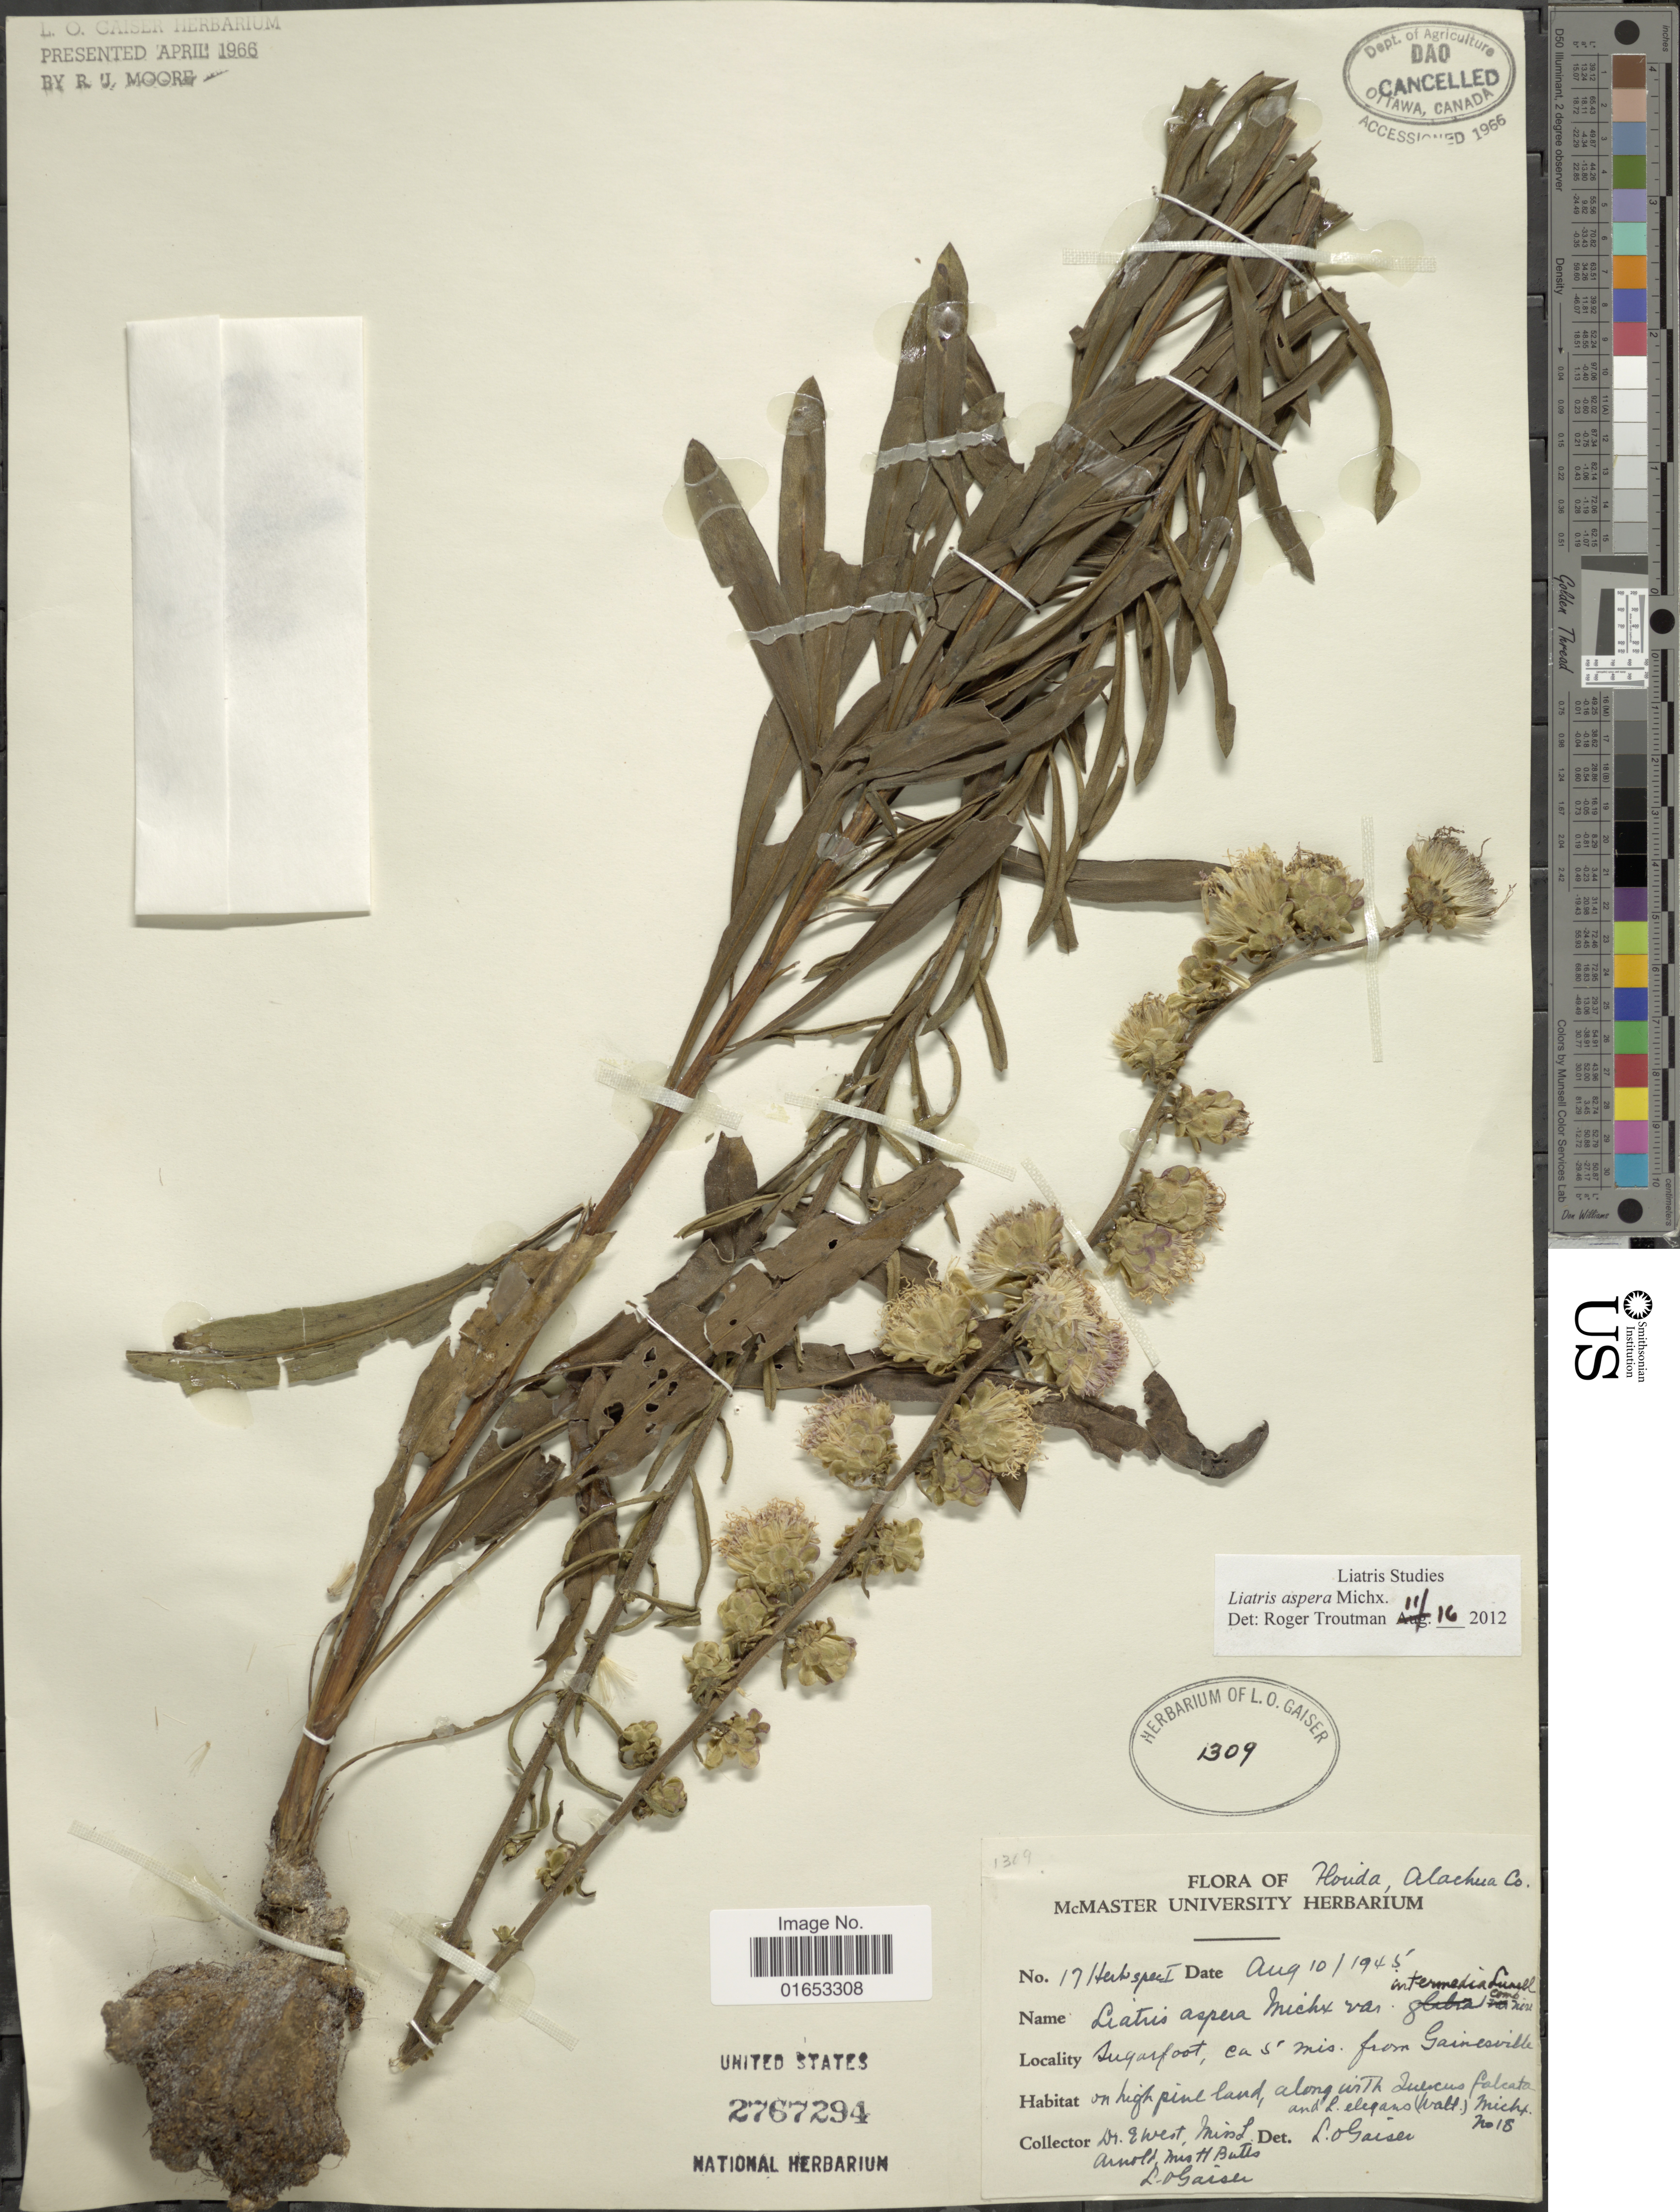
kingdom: Plantae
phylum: Tracheophyta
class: Magnoliopsida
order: Asterales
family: Asteraceae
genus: Liatris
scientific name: Liatris aspera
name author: Michx.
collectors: E. West, L. Arnold, H. Butts & L. Gaiser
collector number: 18?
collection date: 1945-08-10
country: United States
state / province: Florida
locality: Alachua Co., Sugarfoot, ca. 5 mis. from Gainesville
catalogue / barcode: US 2767294